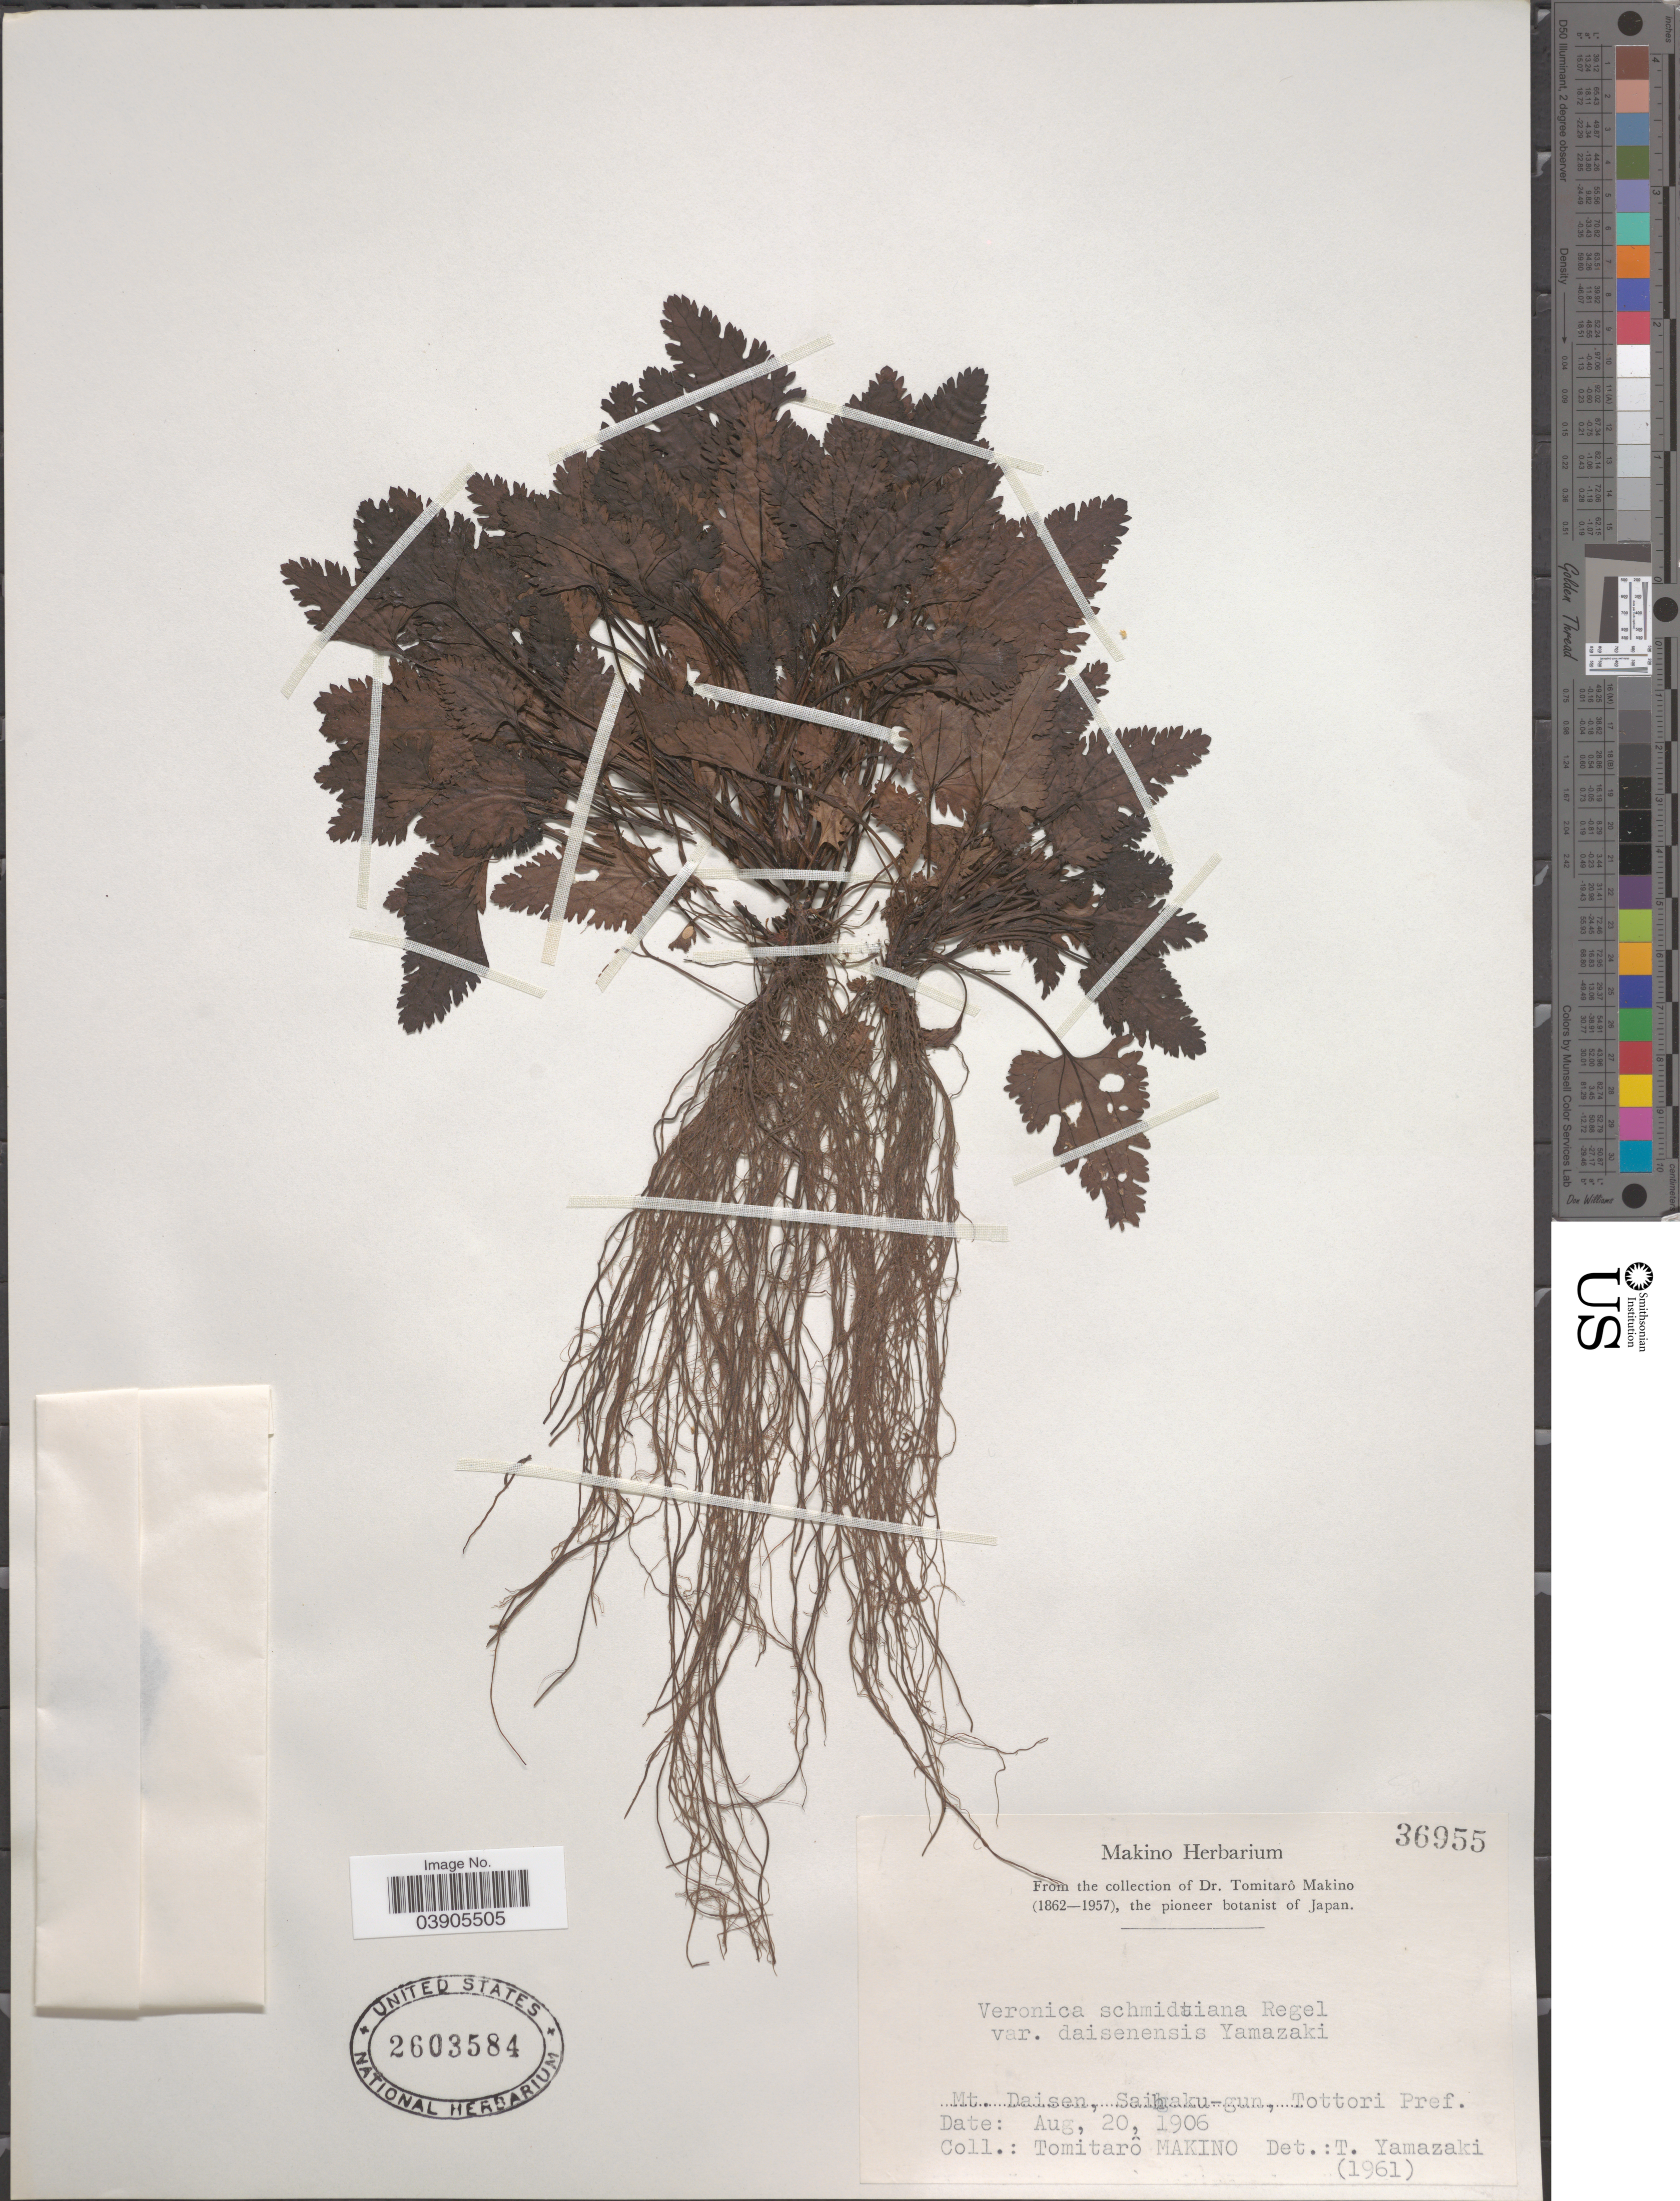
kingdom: Plantae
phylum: Tracheophyta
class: Magnoliopsida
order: Lamiales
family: Plantaginaceae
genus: Veronica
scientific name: Veronica schmidtiana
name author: Regel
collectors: T. Makino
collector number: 36955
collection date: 1906-08-20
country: Japan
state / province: Tottori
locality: Mt. Daisen, Saihaku-gun, Tottori Pref.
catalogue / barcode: US 2603584